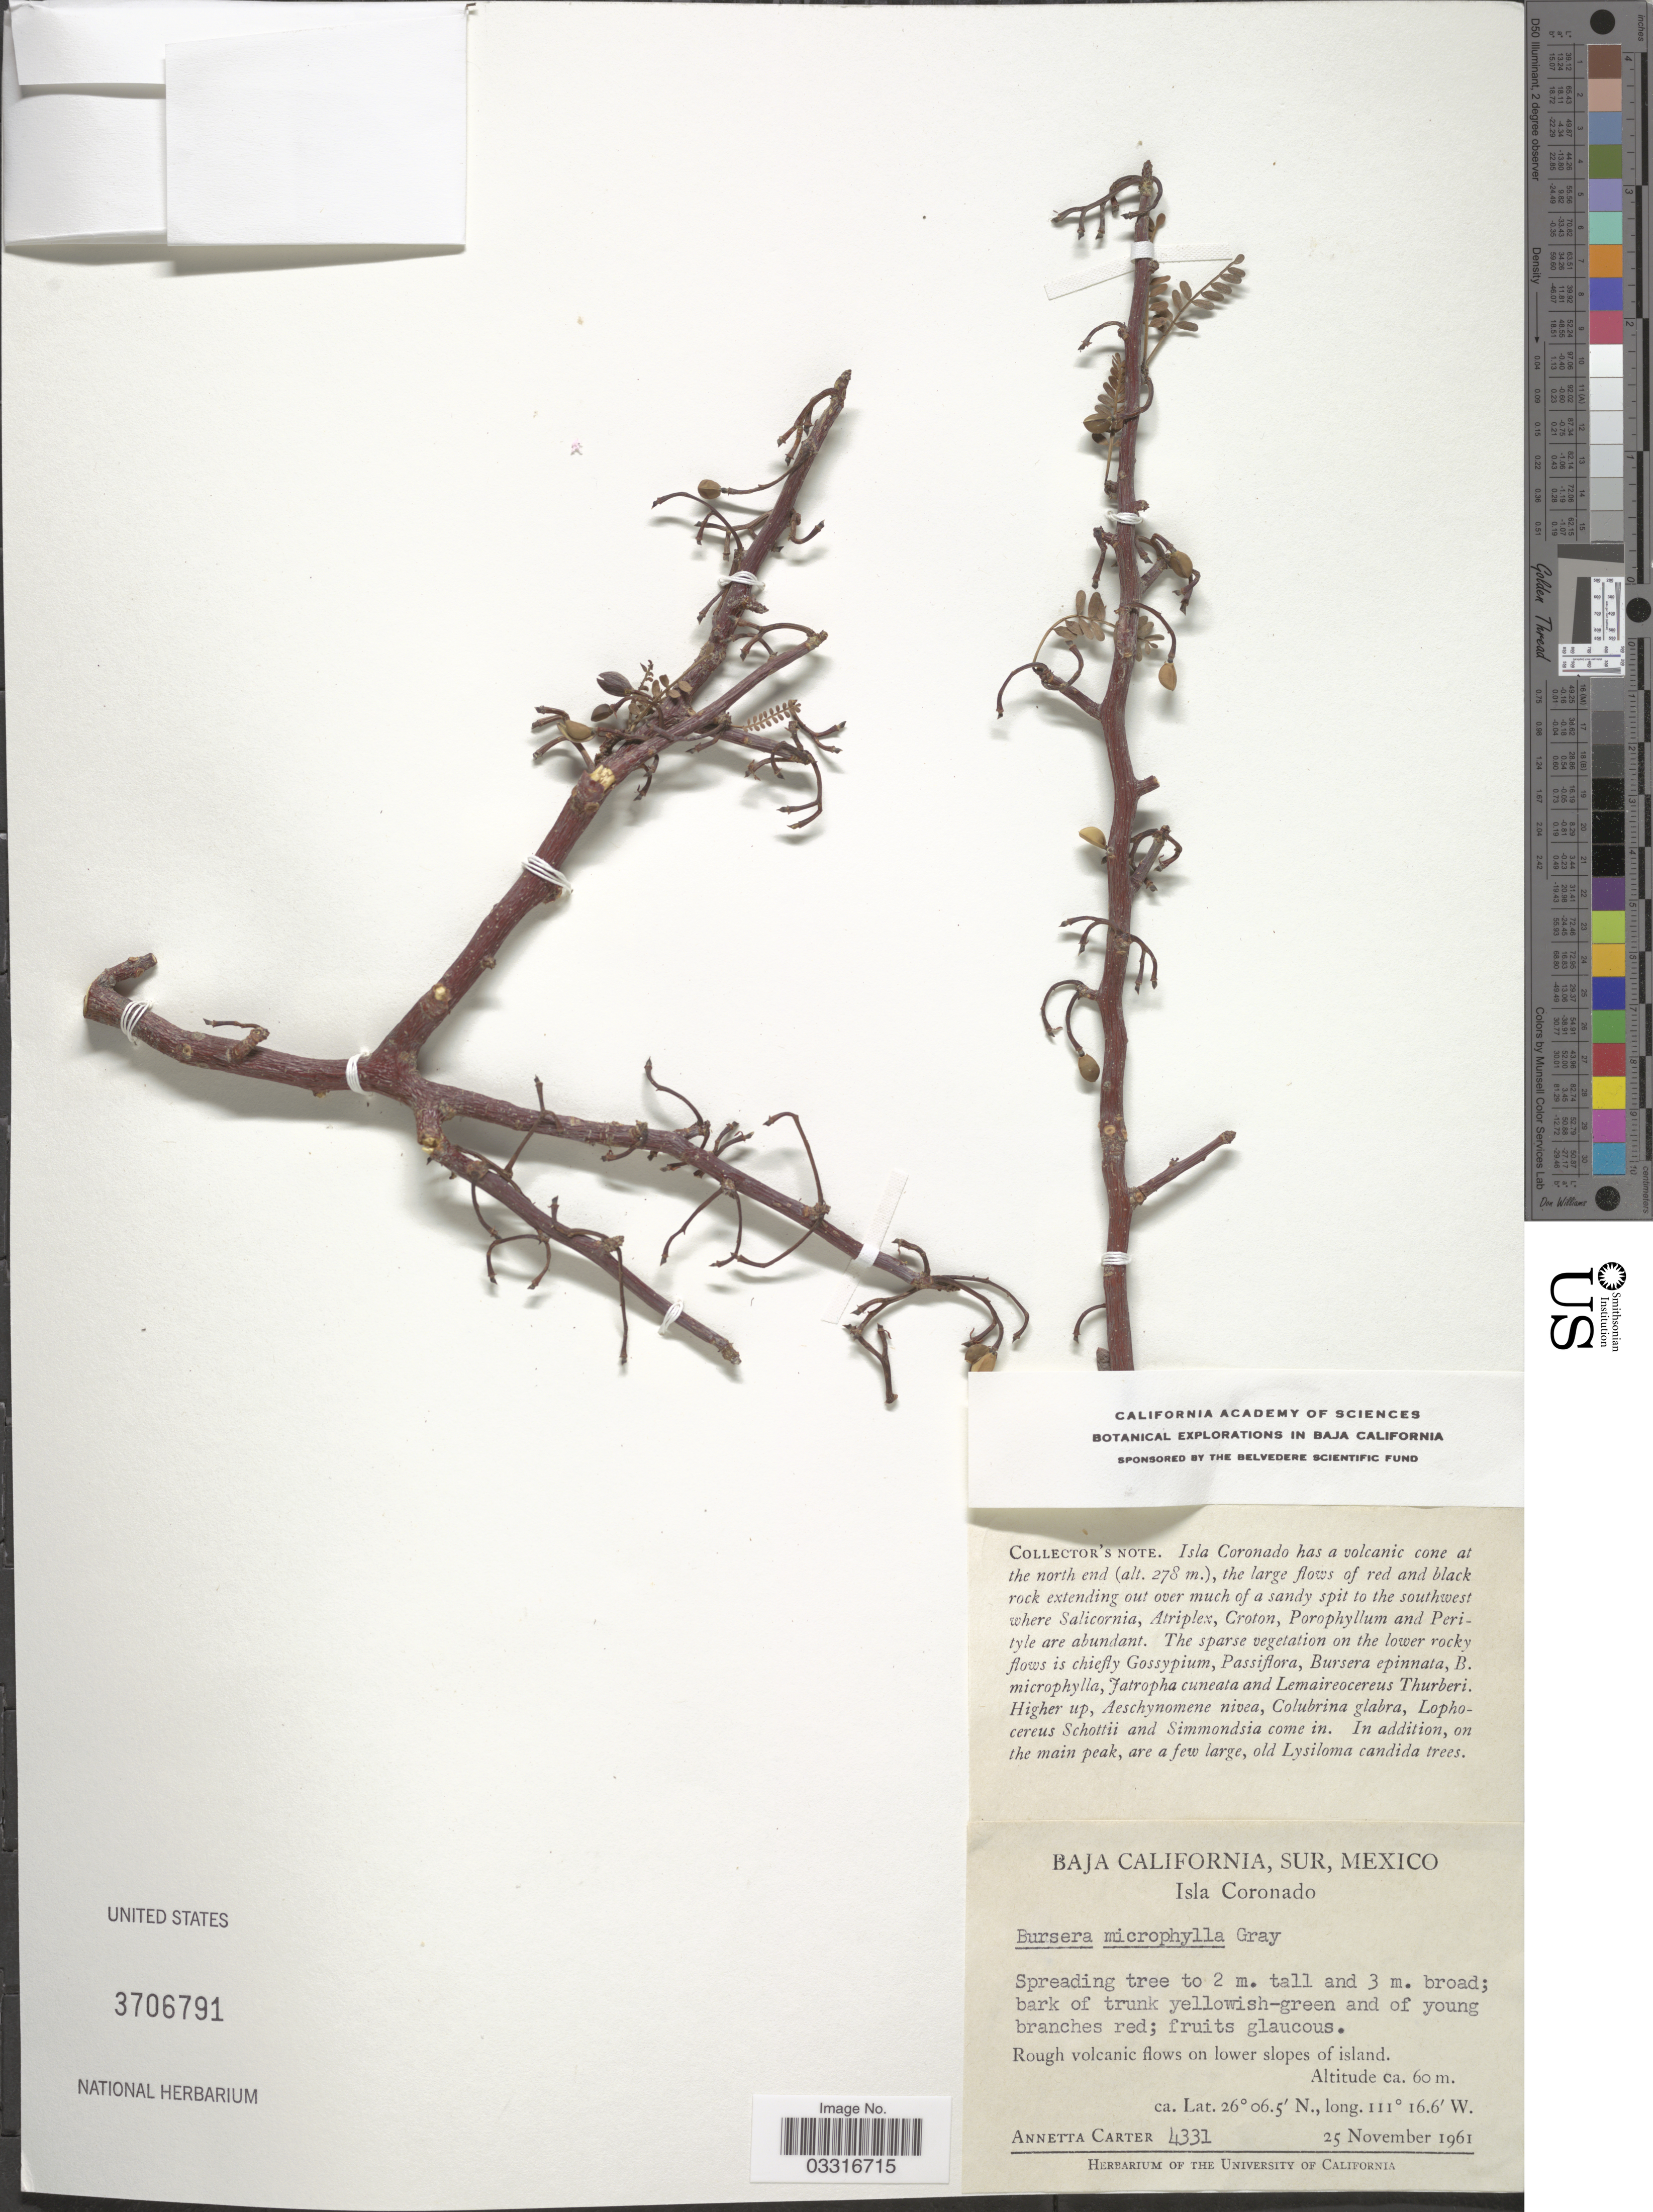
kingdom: Plantae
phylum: Tracheophyta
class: Magnoliopsida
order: Sapindales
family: Burseraceae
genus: Bursera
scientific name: Bursera microphylla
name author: A. Gray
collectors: A. Carter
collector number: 4331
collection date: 1961-11-25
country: Mexico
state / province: Baja California Sur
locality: Isla Coronado.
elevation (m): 60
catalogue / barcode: US 3706791